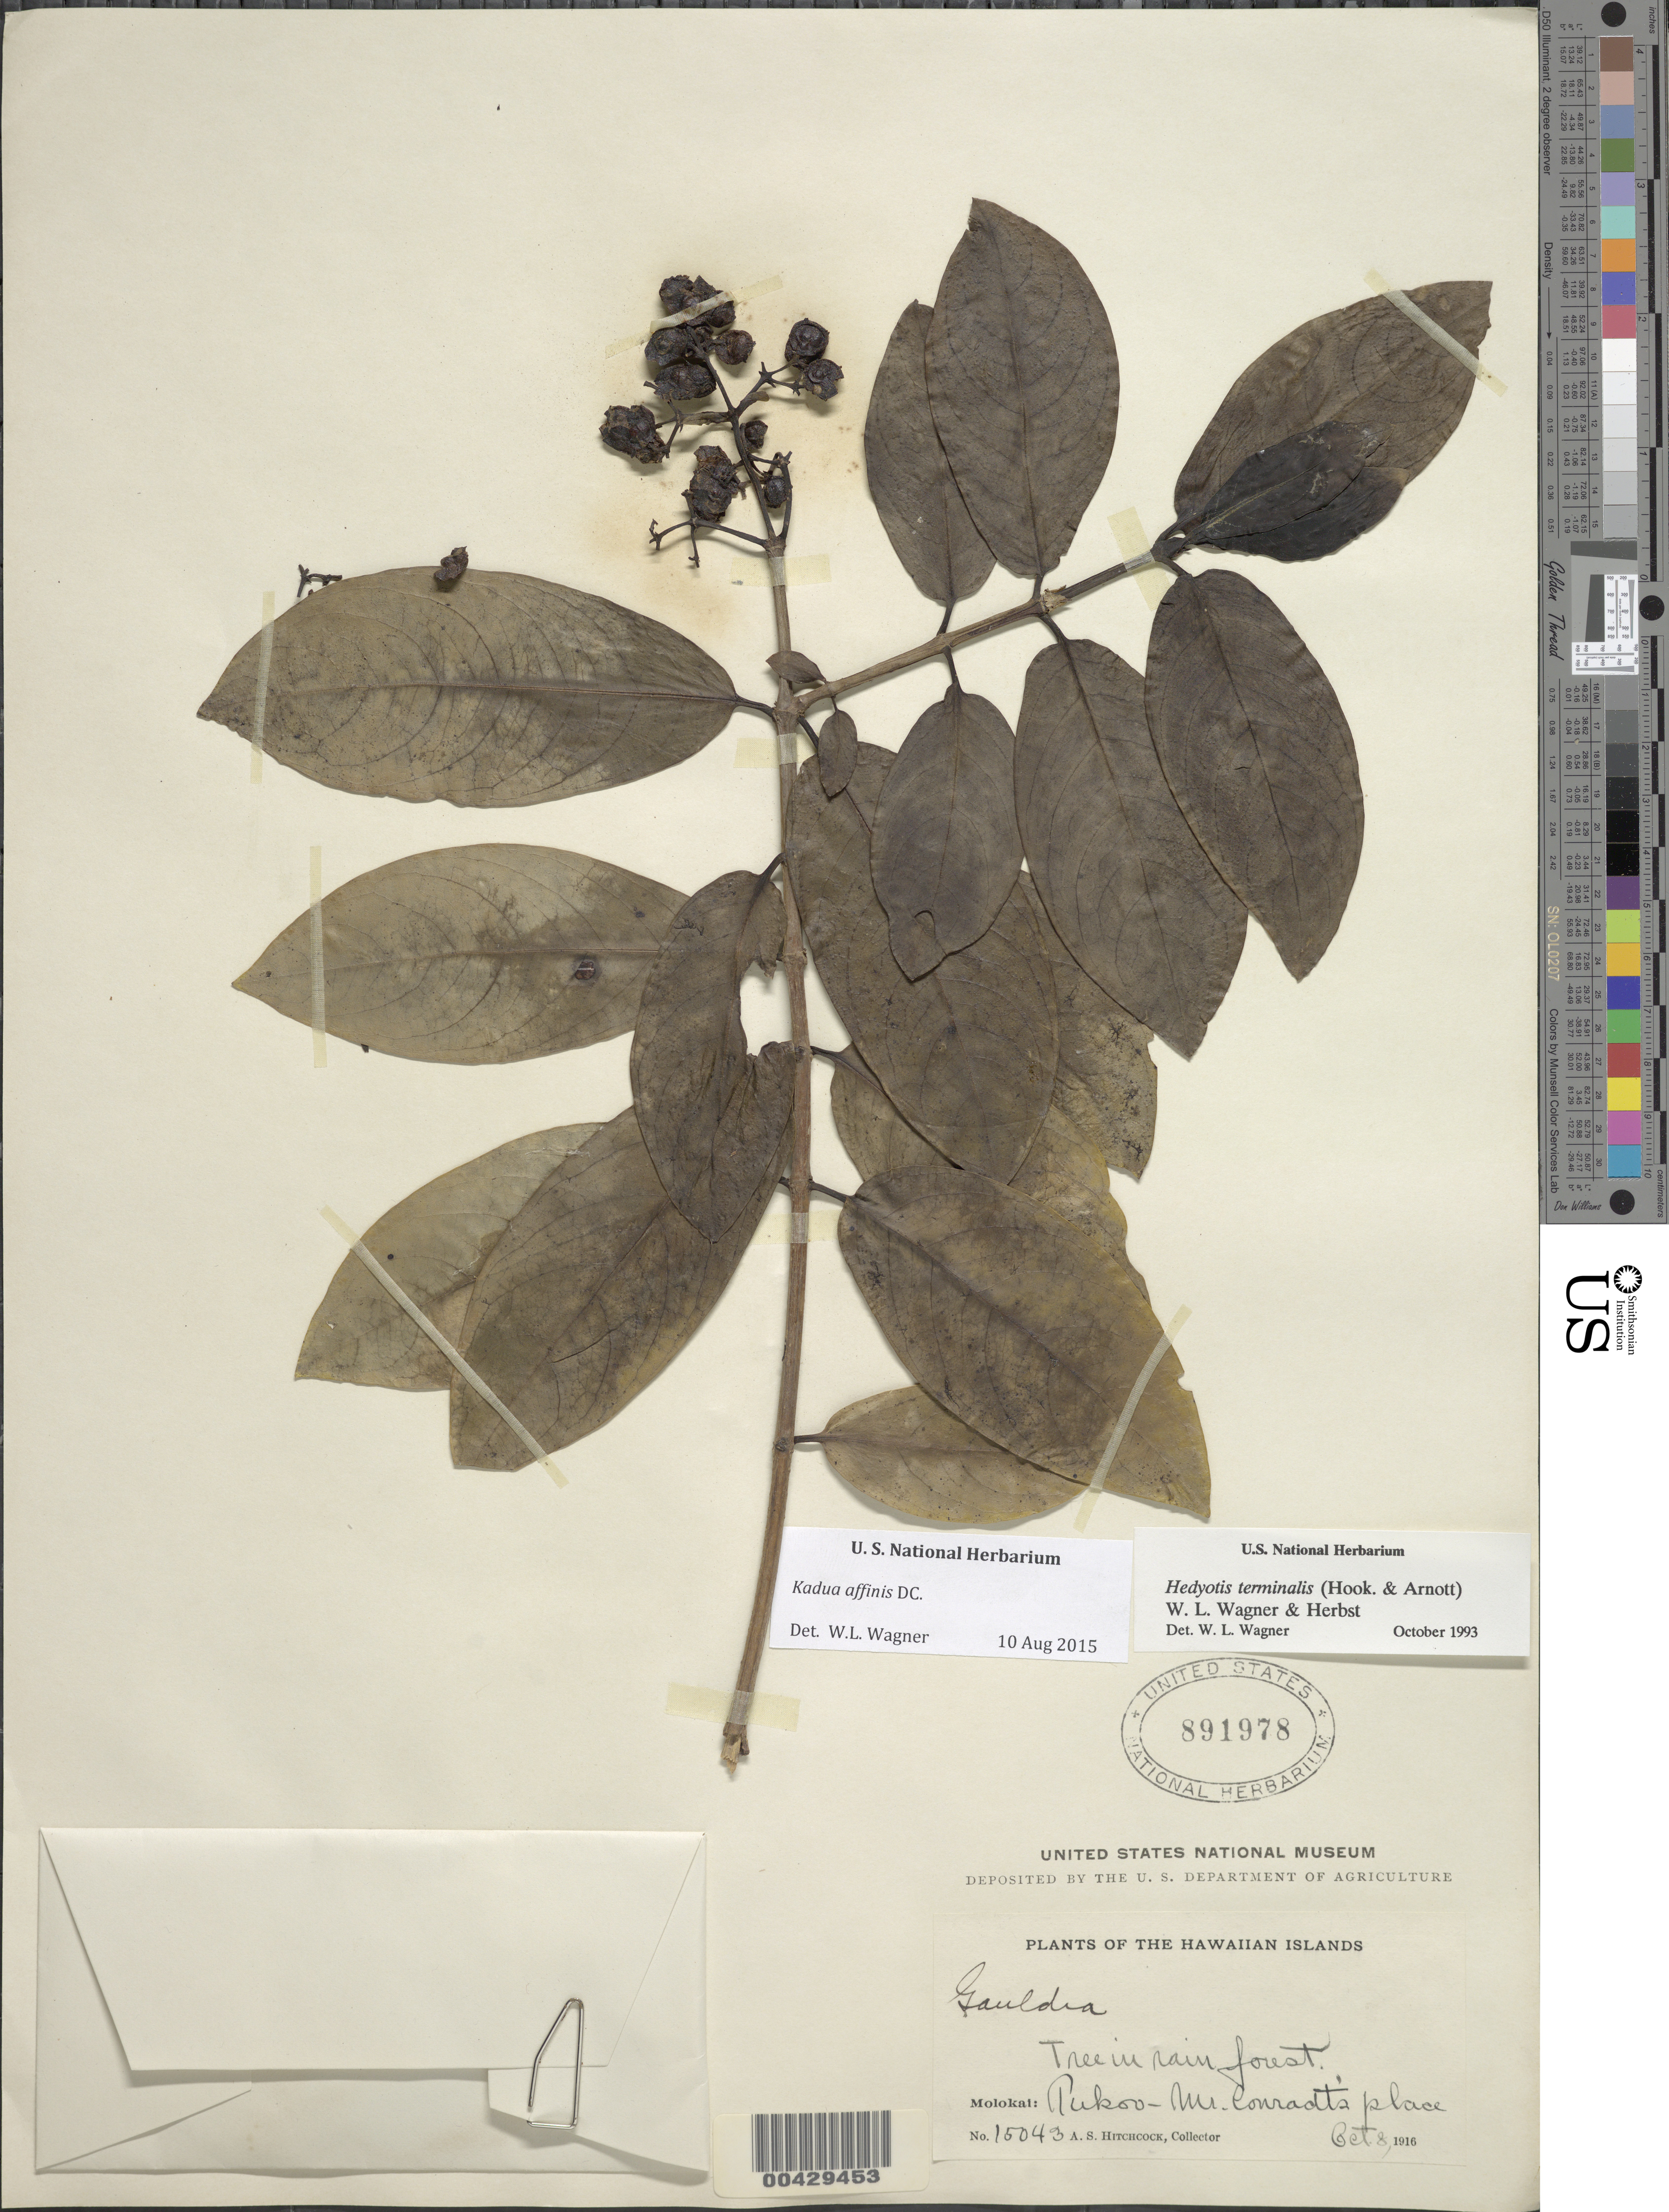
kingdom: Plantae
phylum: Tracheophyta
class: Magnoliopsida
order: Gentianales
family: Rubiaceae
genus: Kadua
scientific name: Kadua affinis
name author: DC.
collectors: A. S. Hitchcock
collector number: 15043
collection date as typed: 8 Oct 1916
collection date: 1916-10-08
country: United States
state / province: Hawaii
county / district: Maui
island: Moloka'i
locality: Pukoo - Mr. Conradt's place.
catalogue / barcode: US 891978